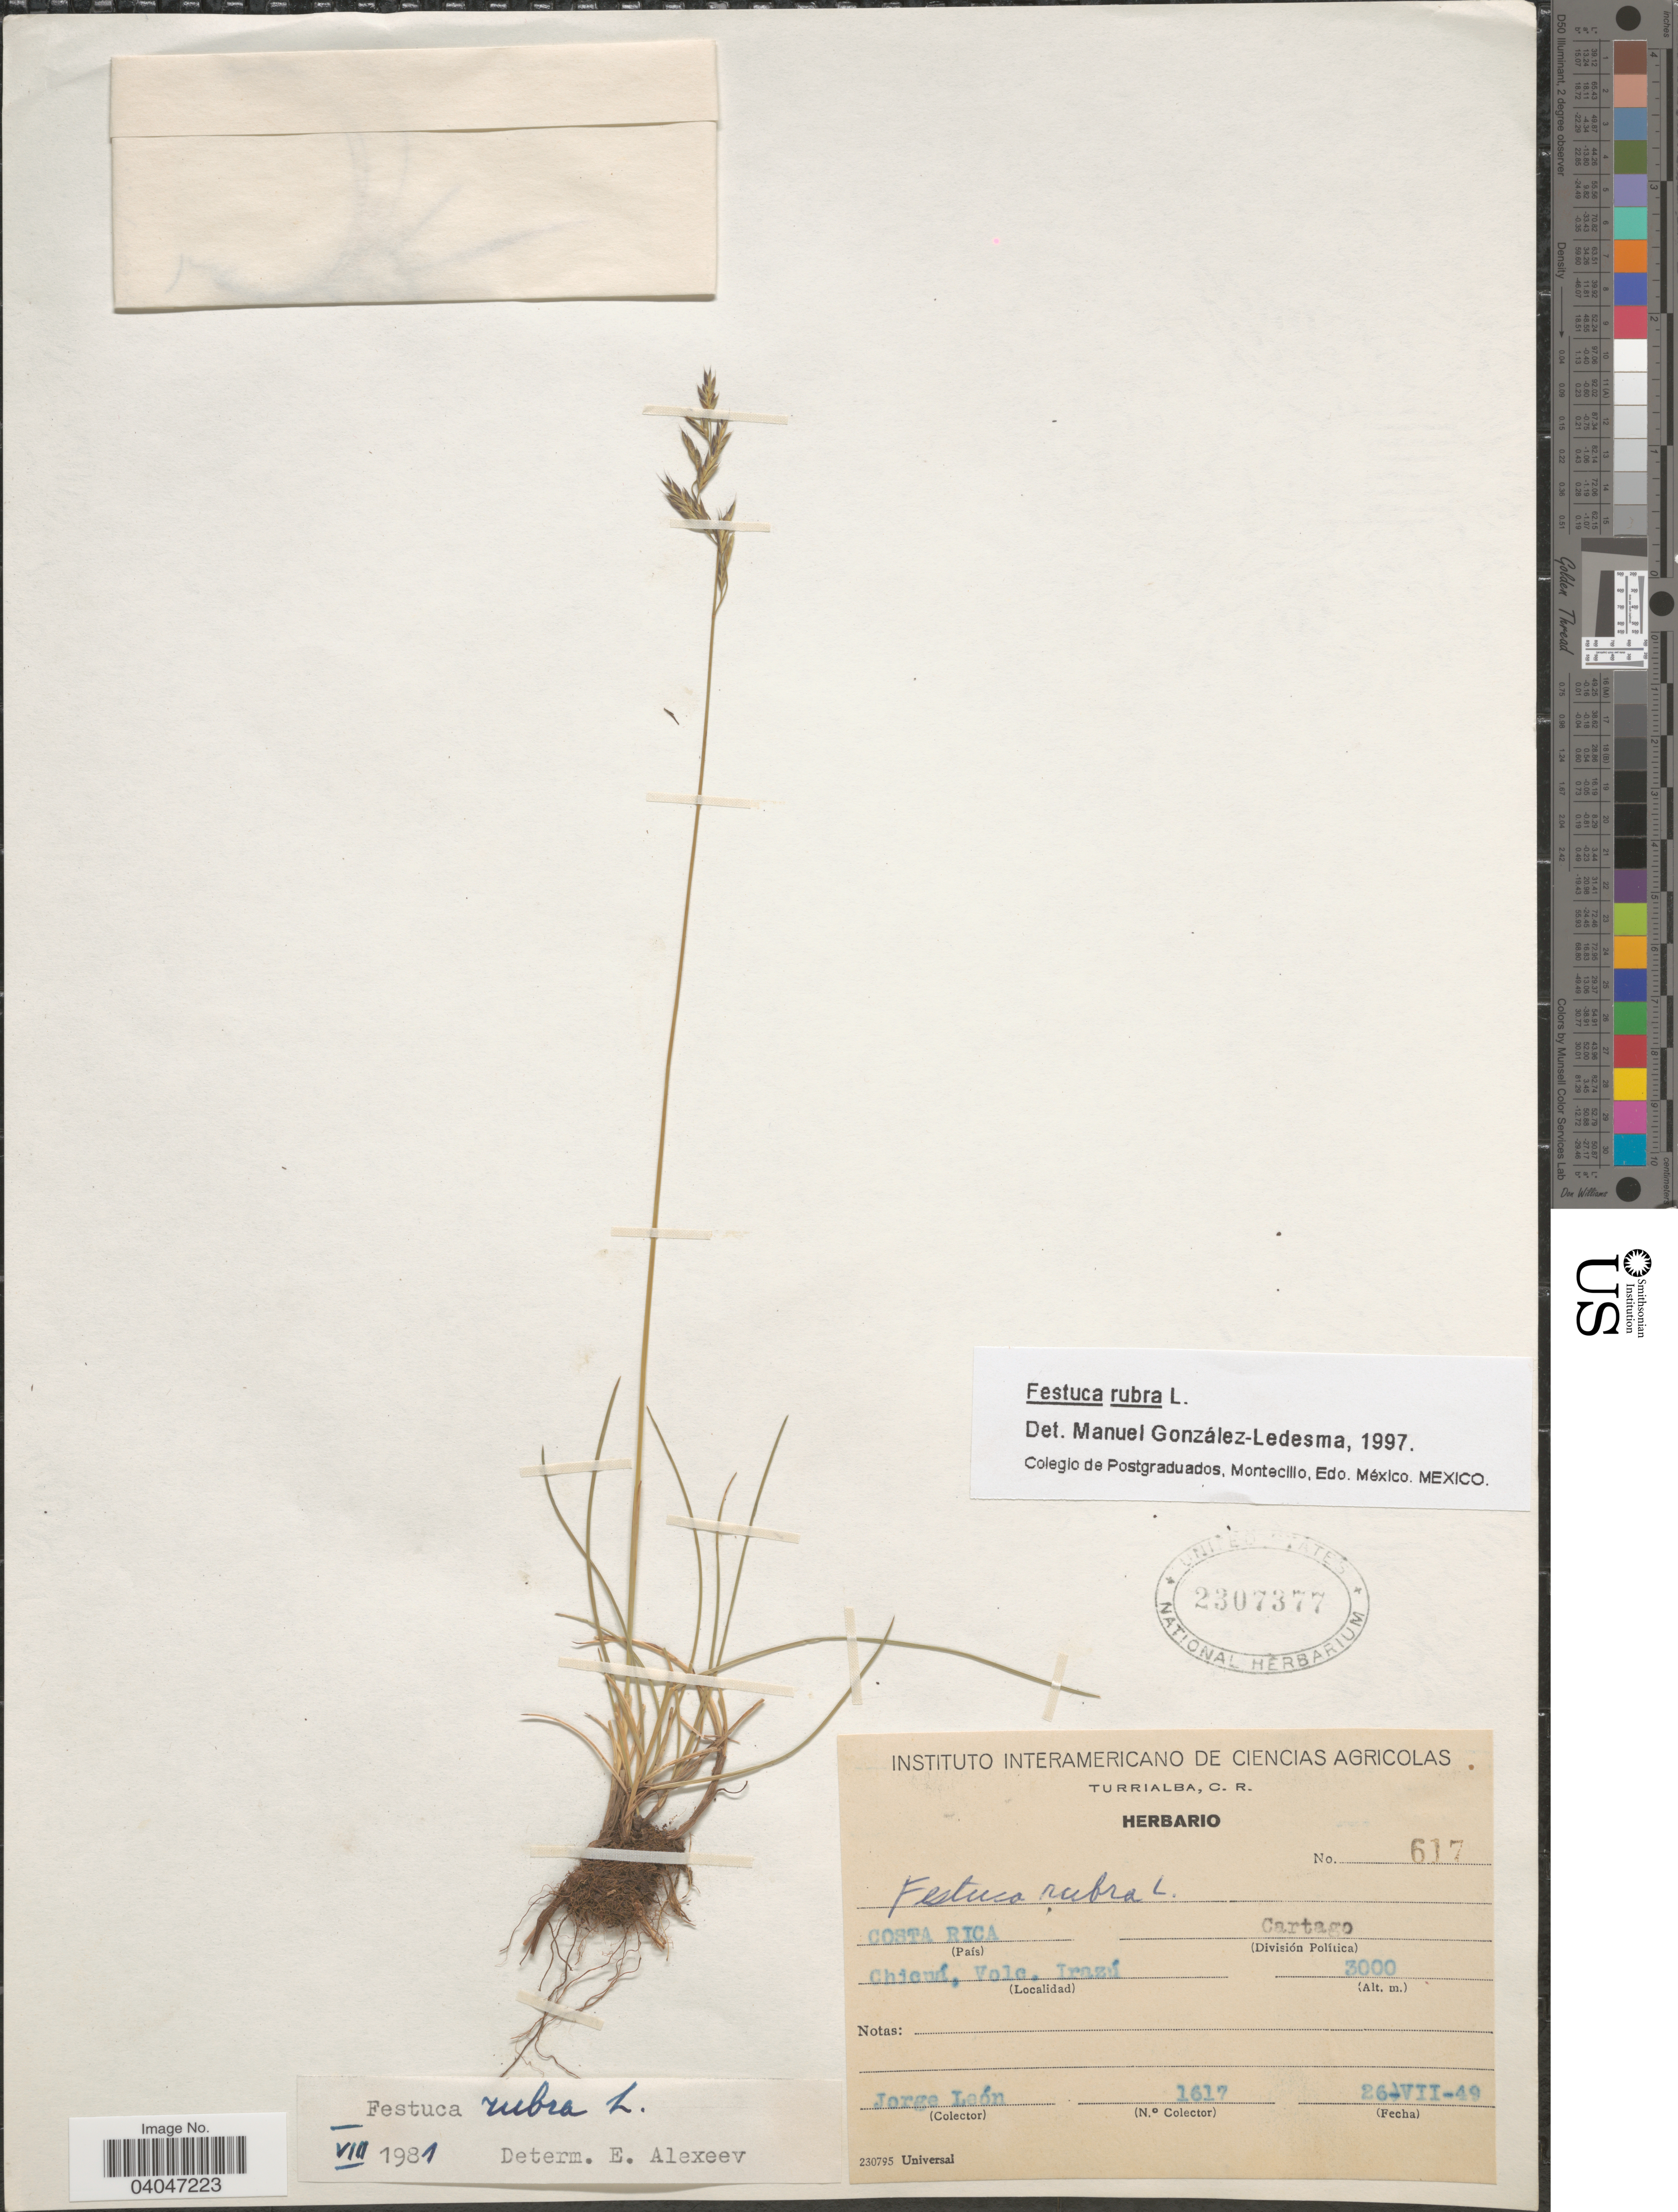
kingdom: Plantae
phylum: Tracheophyta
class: Liliopsida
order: Poales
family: Poaceae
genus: Festuca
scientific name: Festuca rubra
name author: L.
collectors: J. León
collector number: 1617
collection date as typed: Transcribed d/m/y: 26/7/49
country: Costa Rica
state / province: Cartago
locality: Chicuá, Volc. Irazú.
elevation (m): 3000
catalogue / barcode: US 2307377